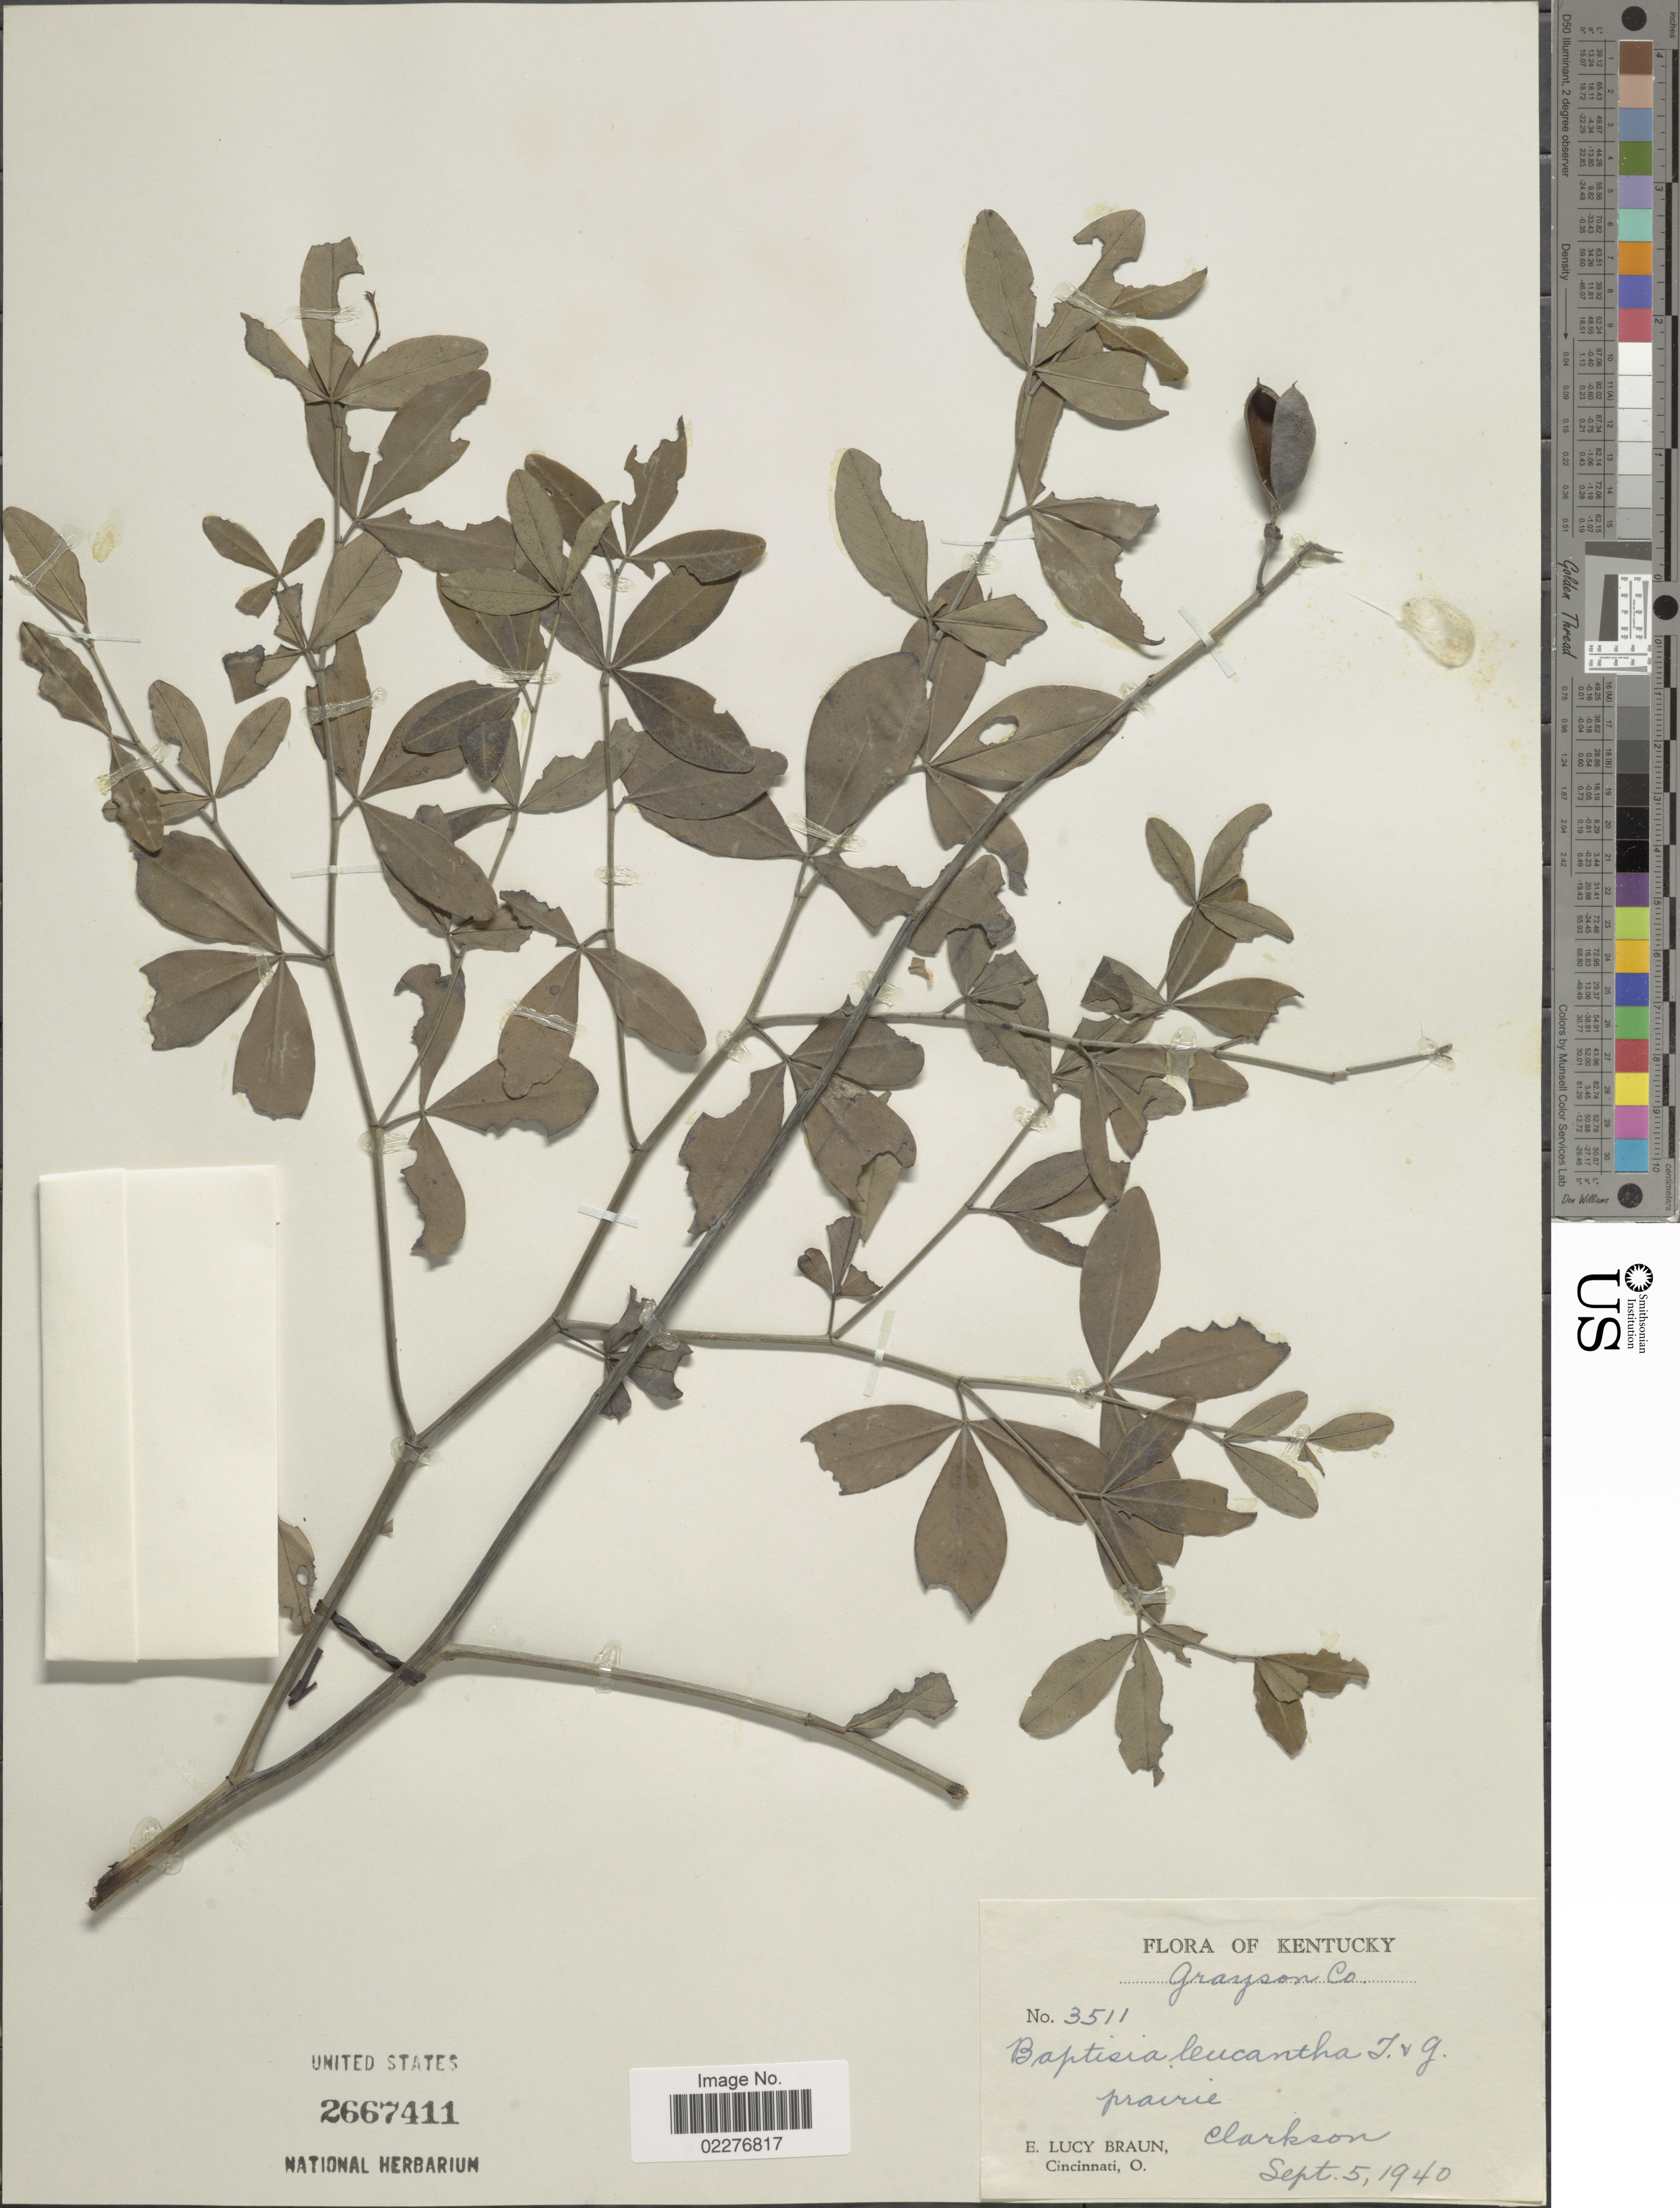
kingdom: Plantae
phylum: Tracheophyta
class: Magnoliopsida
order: Fabales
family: Fabaceae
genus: Baptisia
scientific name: Baptisia leucantha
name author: Torr. & A. Gray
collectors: E. L. Braun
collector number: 3511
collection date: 1940-09-05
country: United States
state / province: Kentucky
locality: Grayson Co, prairie Clarkson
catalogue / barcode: US 2667411